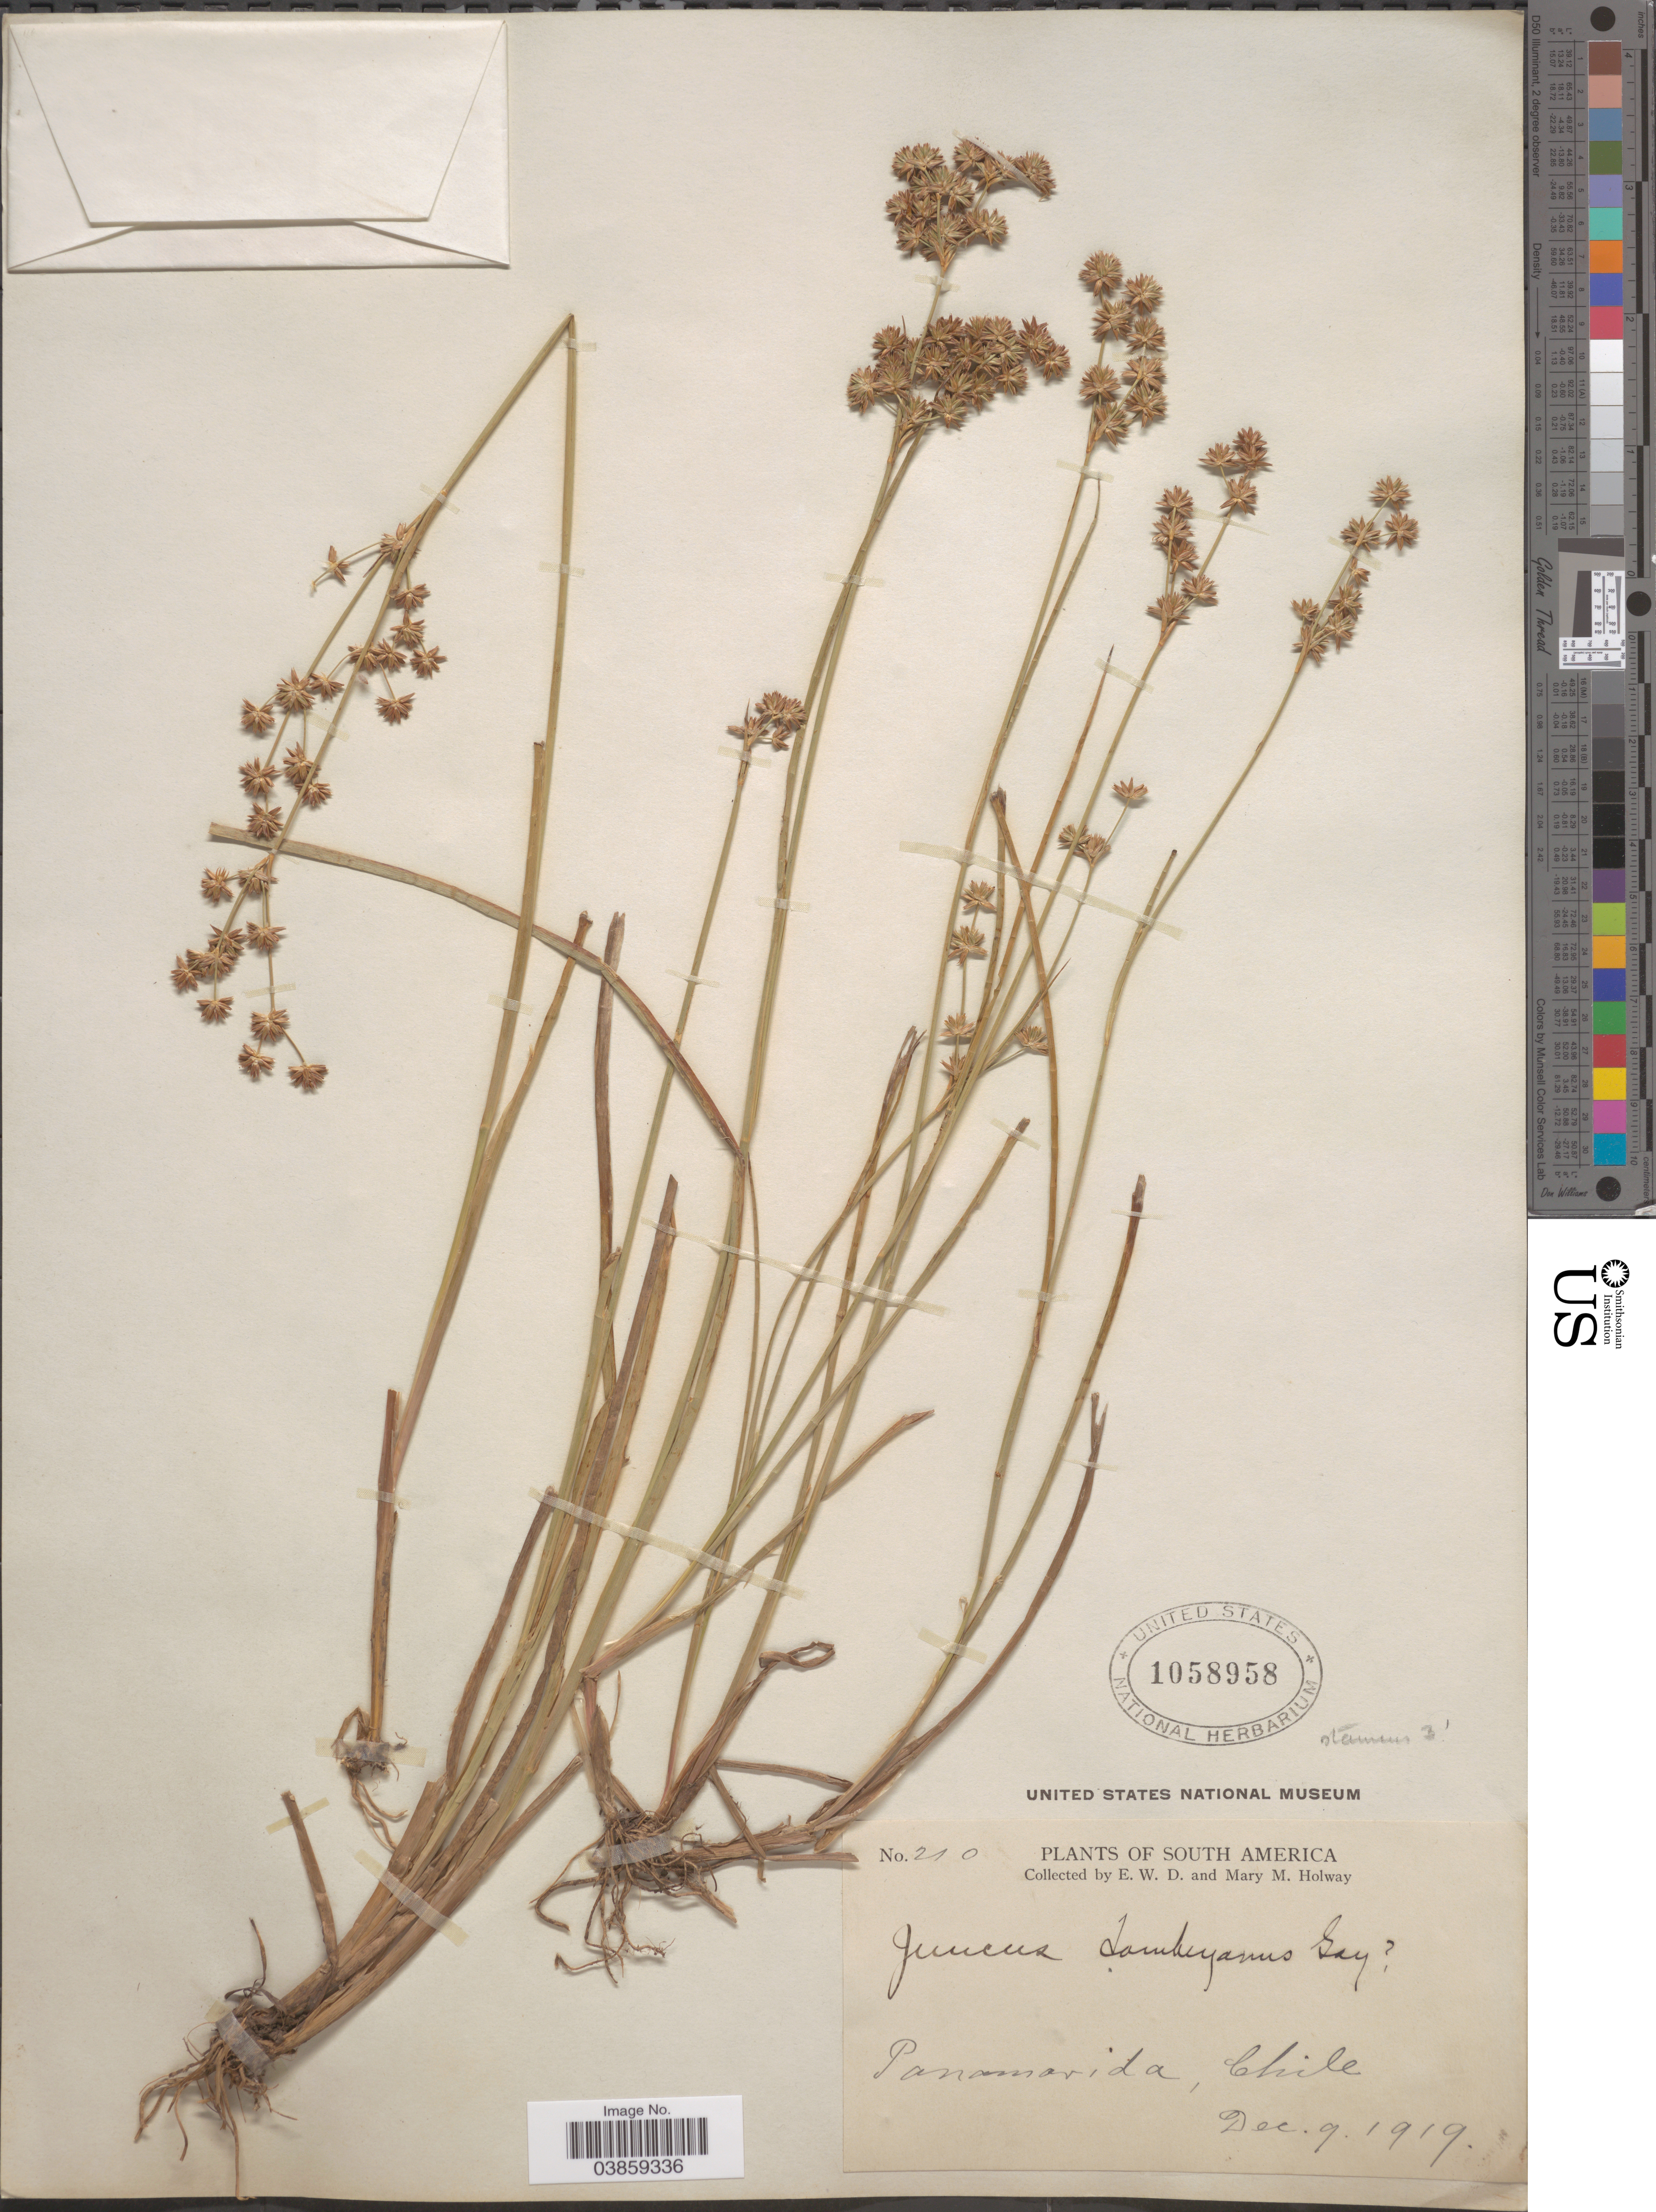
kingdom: Plantae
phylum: Tracheophyta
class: Liliopsida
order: Poales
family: Juncaceae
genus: Juncus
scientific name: Juncus dombeyanus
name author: J. Gay ex Laharpe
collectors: E. W. D. Holway & M. M. Holway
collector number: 210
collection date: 1919-12-09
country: Chile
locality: Panamarida.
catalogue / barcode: US 1058958